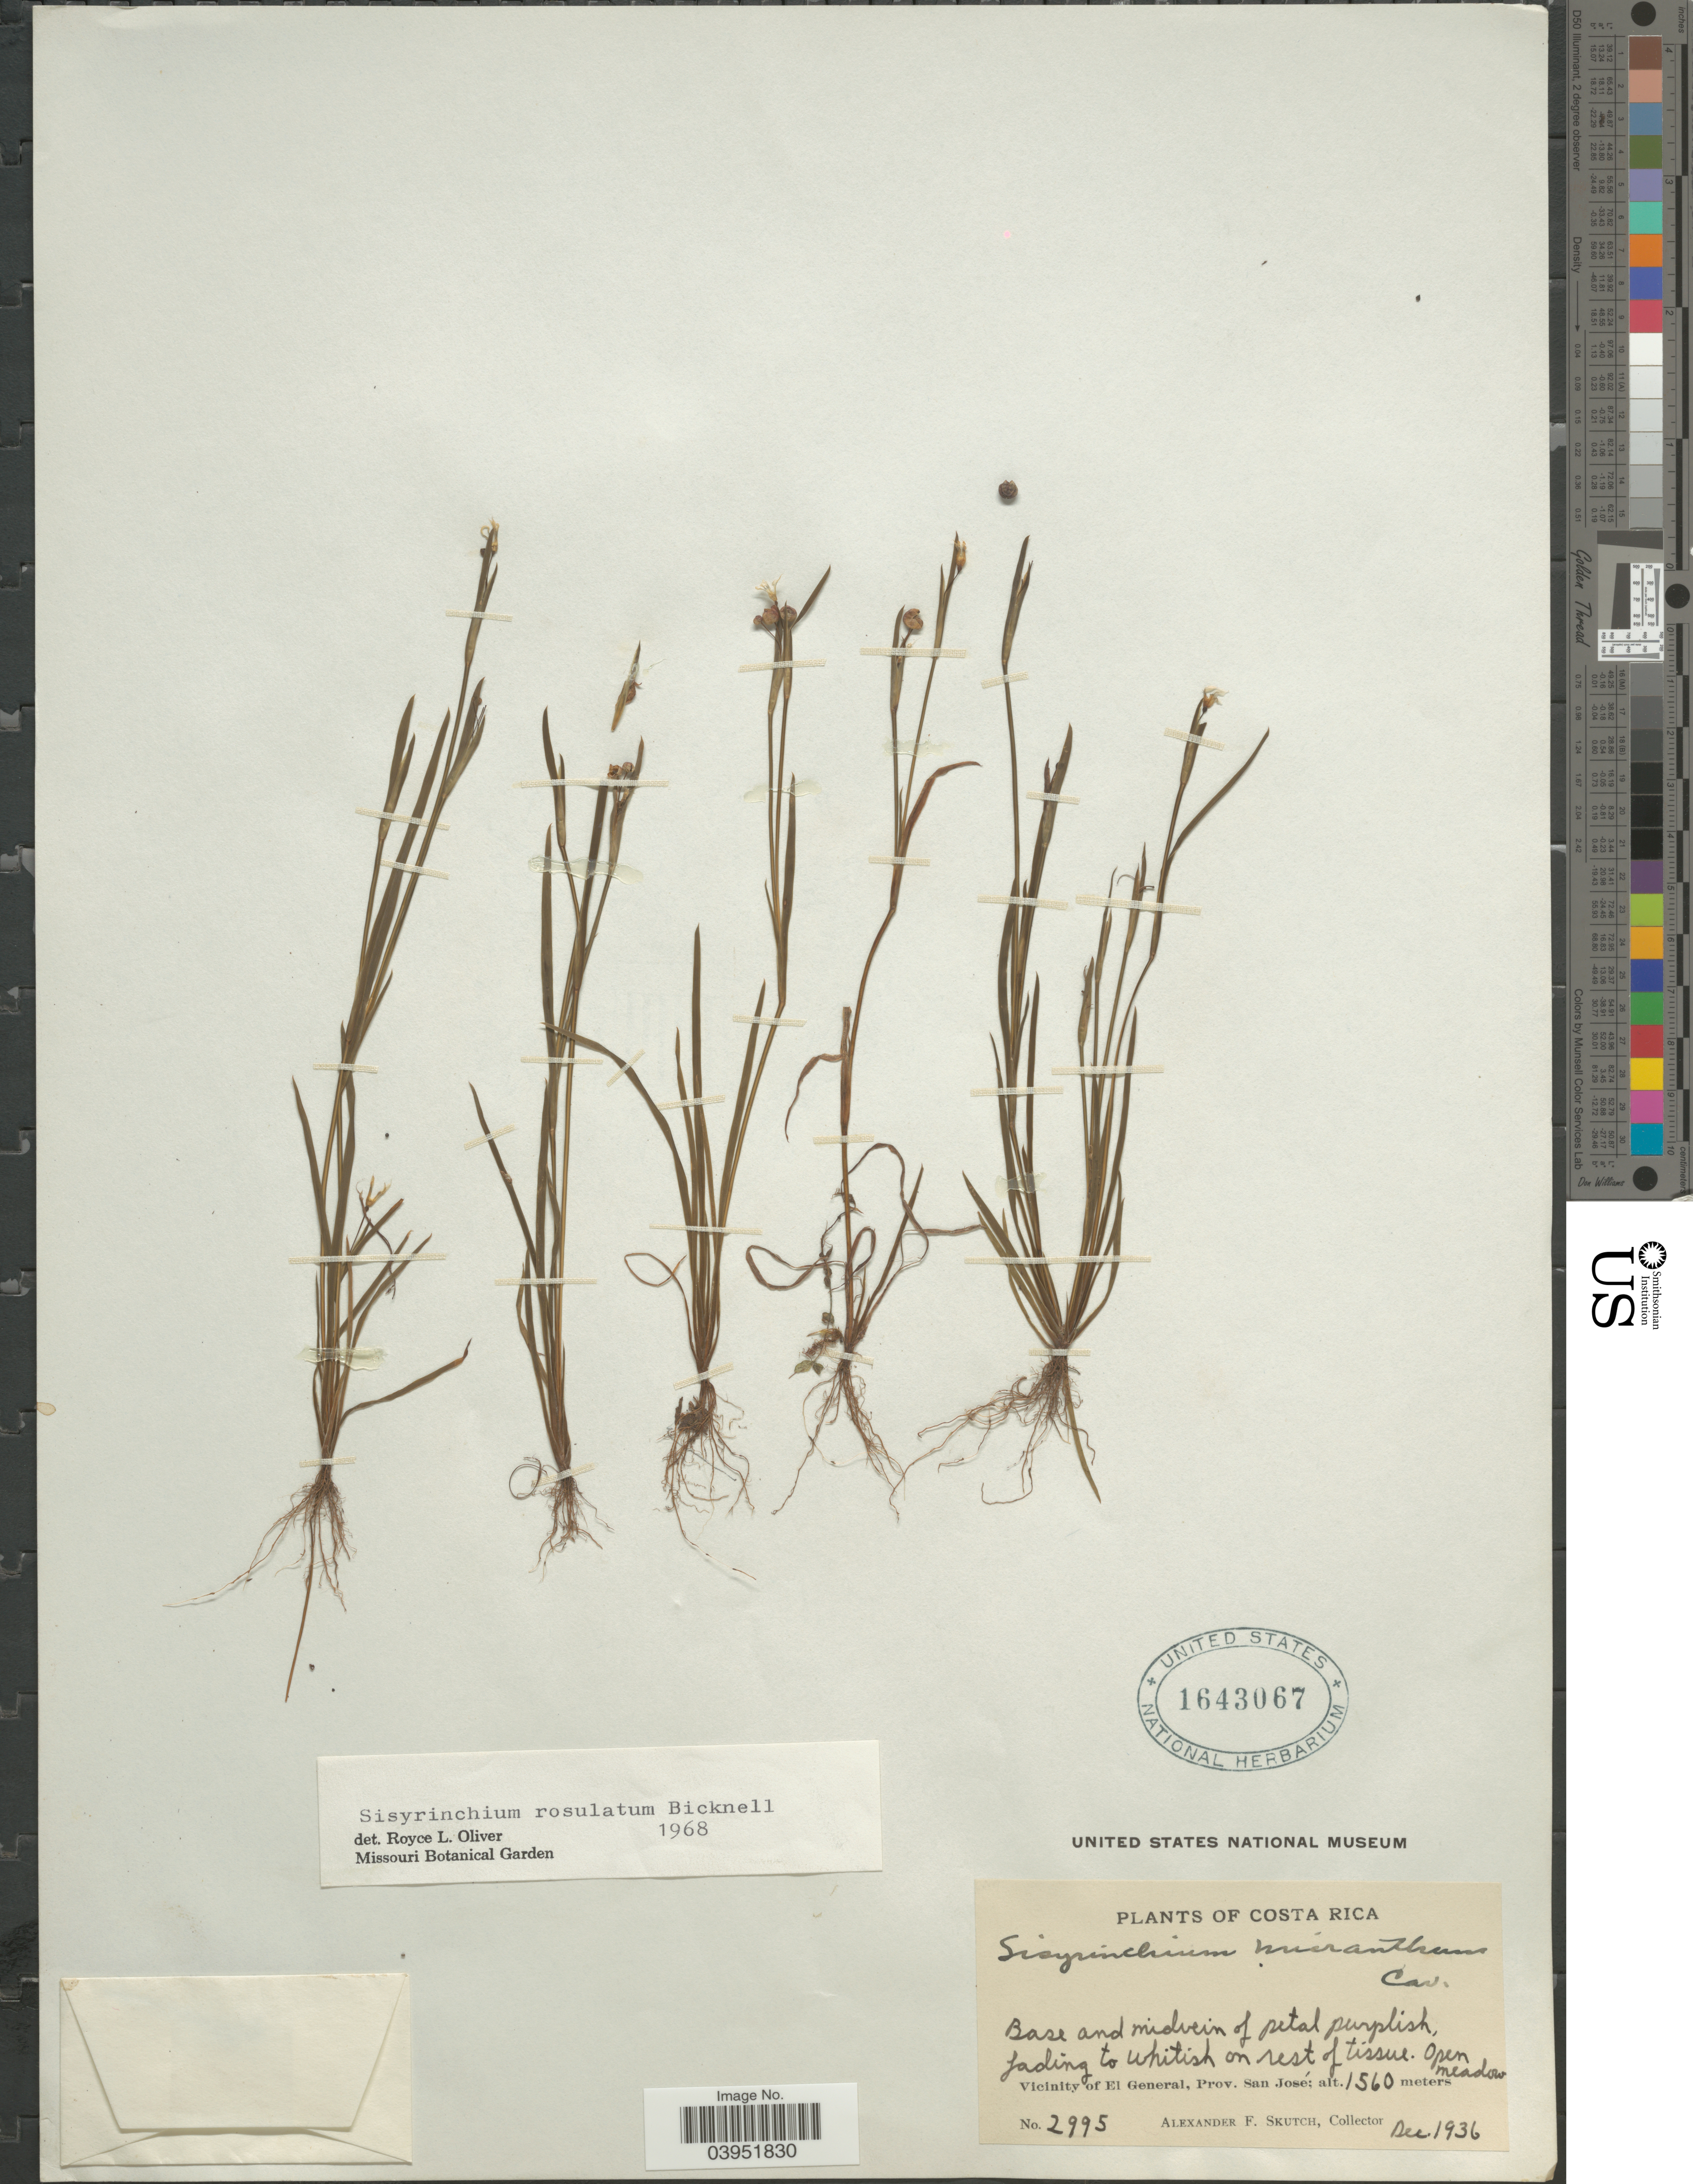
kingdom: Plantae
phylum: Tracheophyta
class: Liliopsida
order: Asparagales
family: Iridaceae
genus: Sisyrinchium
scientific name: Sisyrinchium rosulatum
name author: E.P. Bicknell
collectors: A. F. Skutch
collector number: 2995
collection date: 1936-12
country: Costa Rica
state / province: San José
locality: Vicinity of El General.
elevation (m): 1560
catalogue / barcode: US 1643067